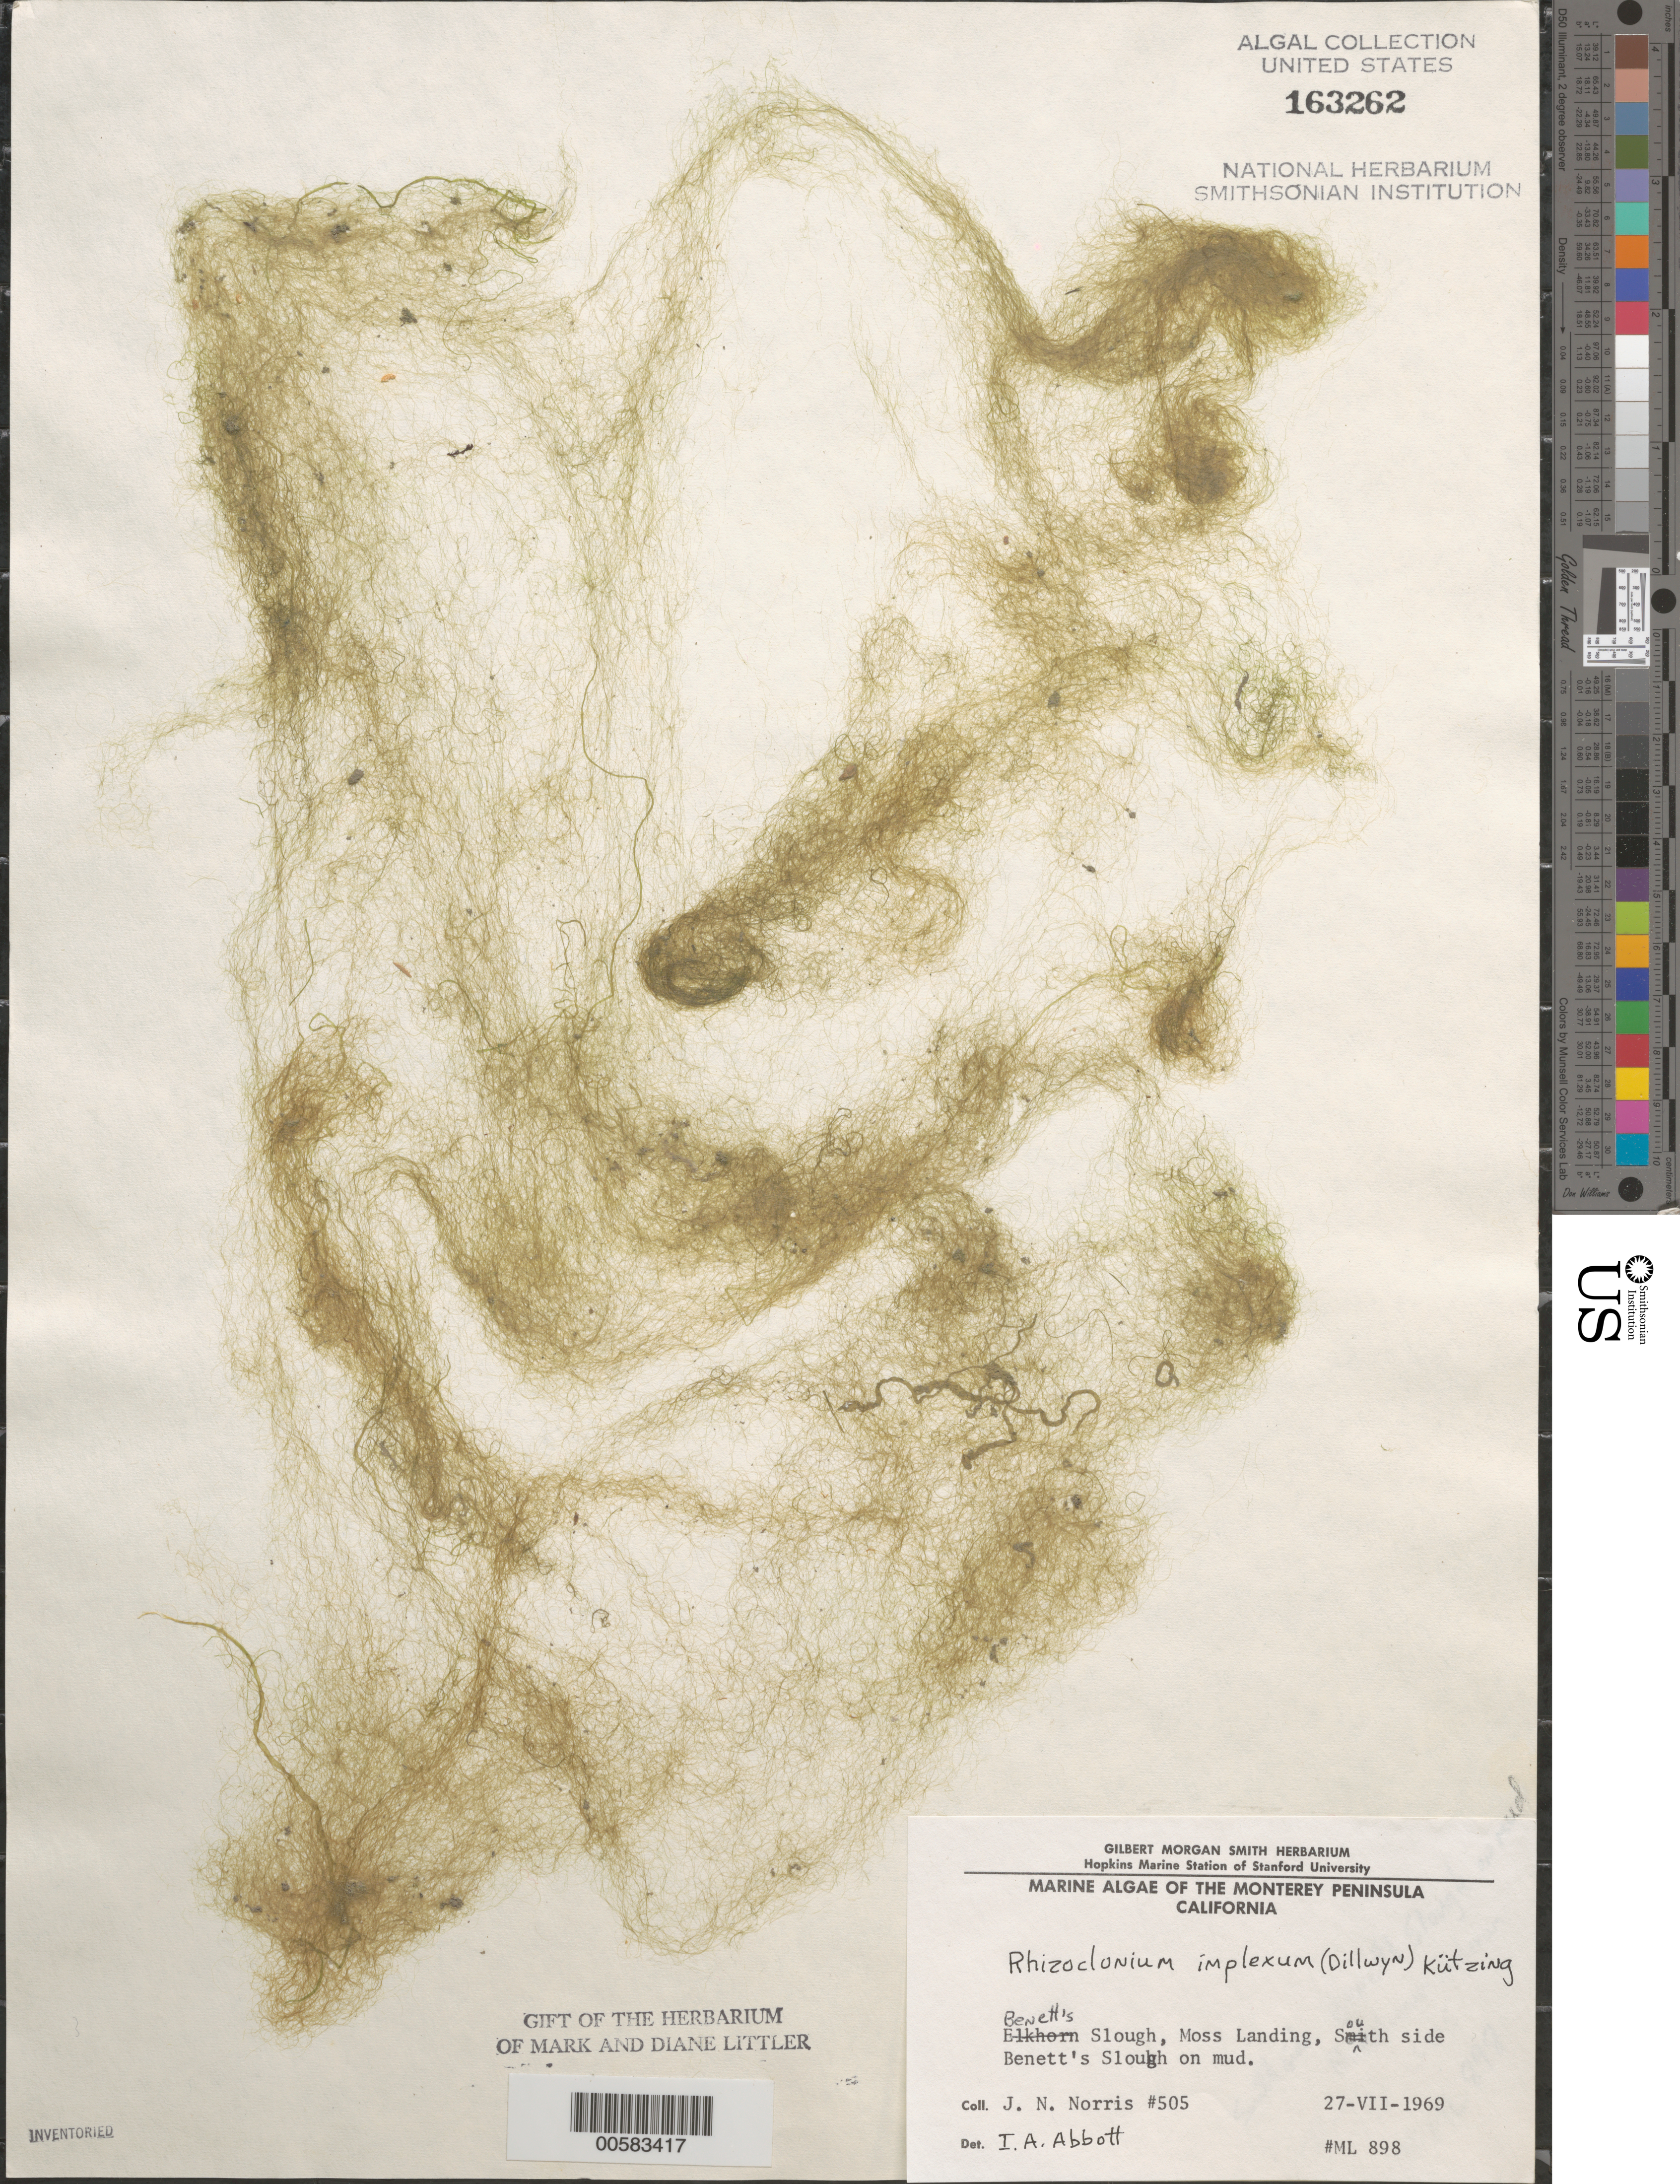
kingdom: Plantae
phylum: Chlorophyta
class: Ulvophyceae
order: Cladophorales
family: Cladophoraceae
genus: Rhizoclonium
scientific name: Rhizoclonium riparium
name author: (Roth) Harv.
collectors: J. N. Norris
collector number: JN-505 & ML 898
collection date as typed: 27 Jul 1969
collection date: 1969-07-27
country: United States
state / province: California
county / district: Monterey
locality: Bennett's Slough, Moss Landing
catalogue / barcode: US 163262